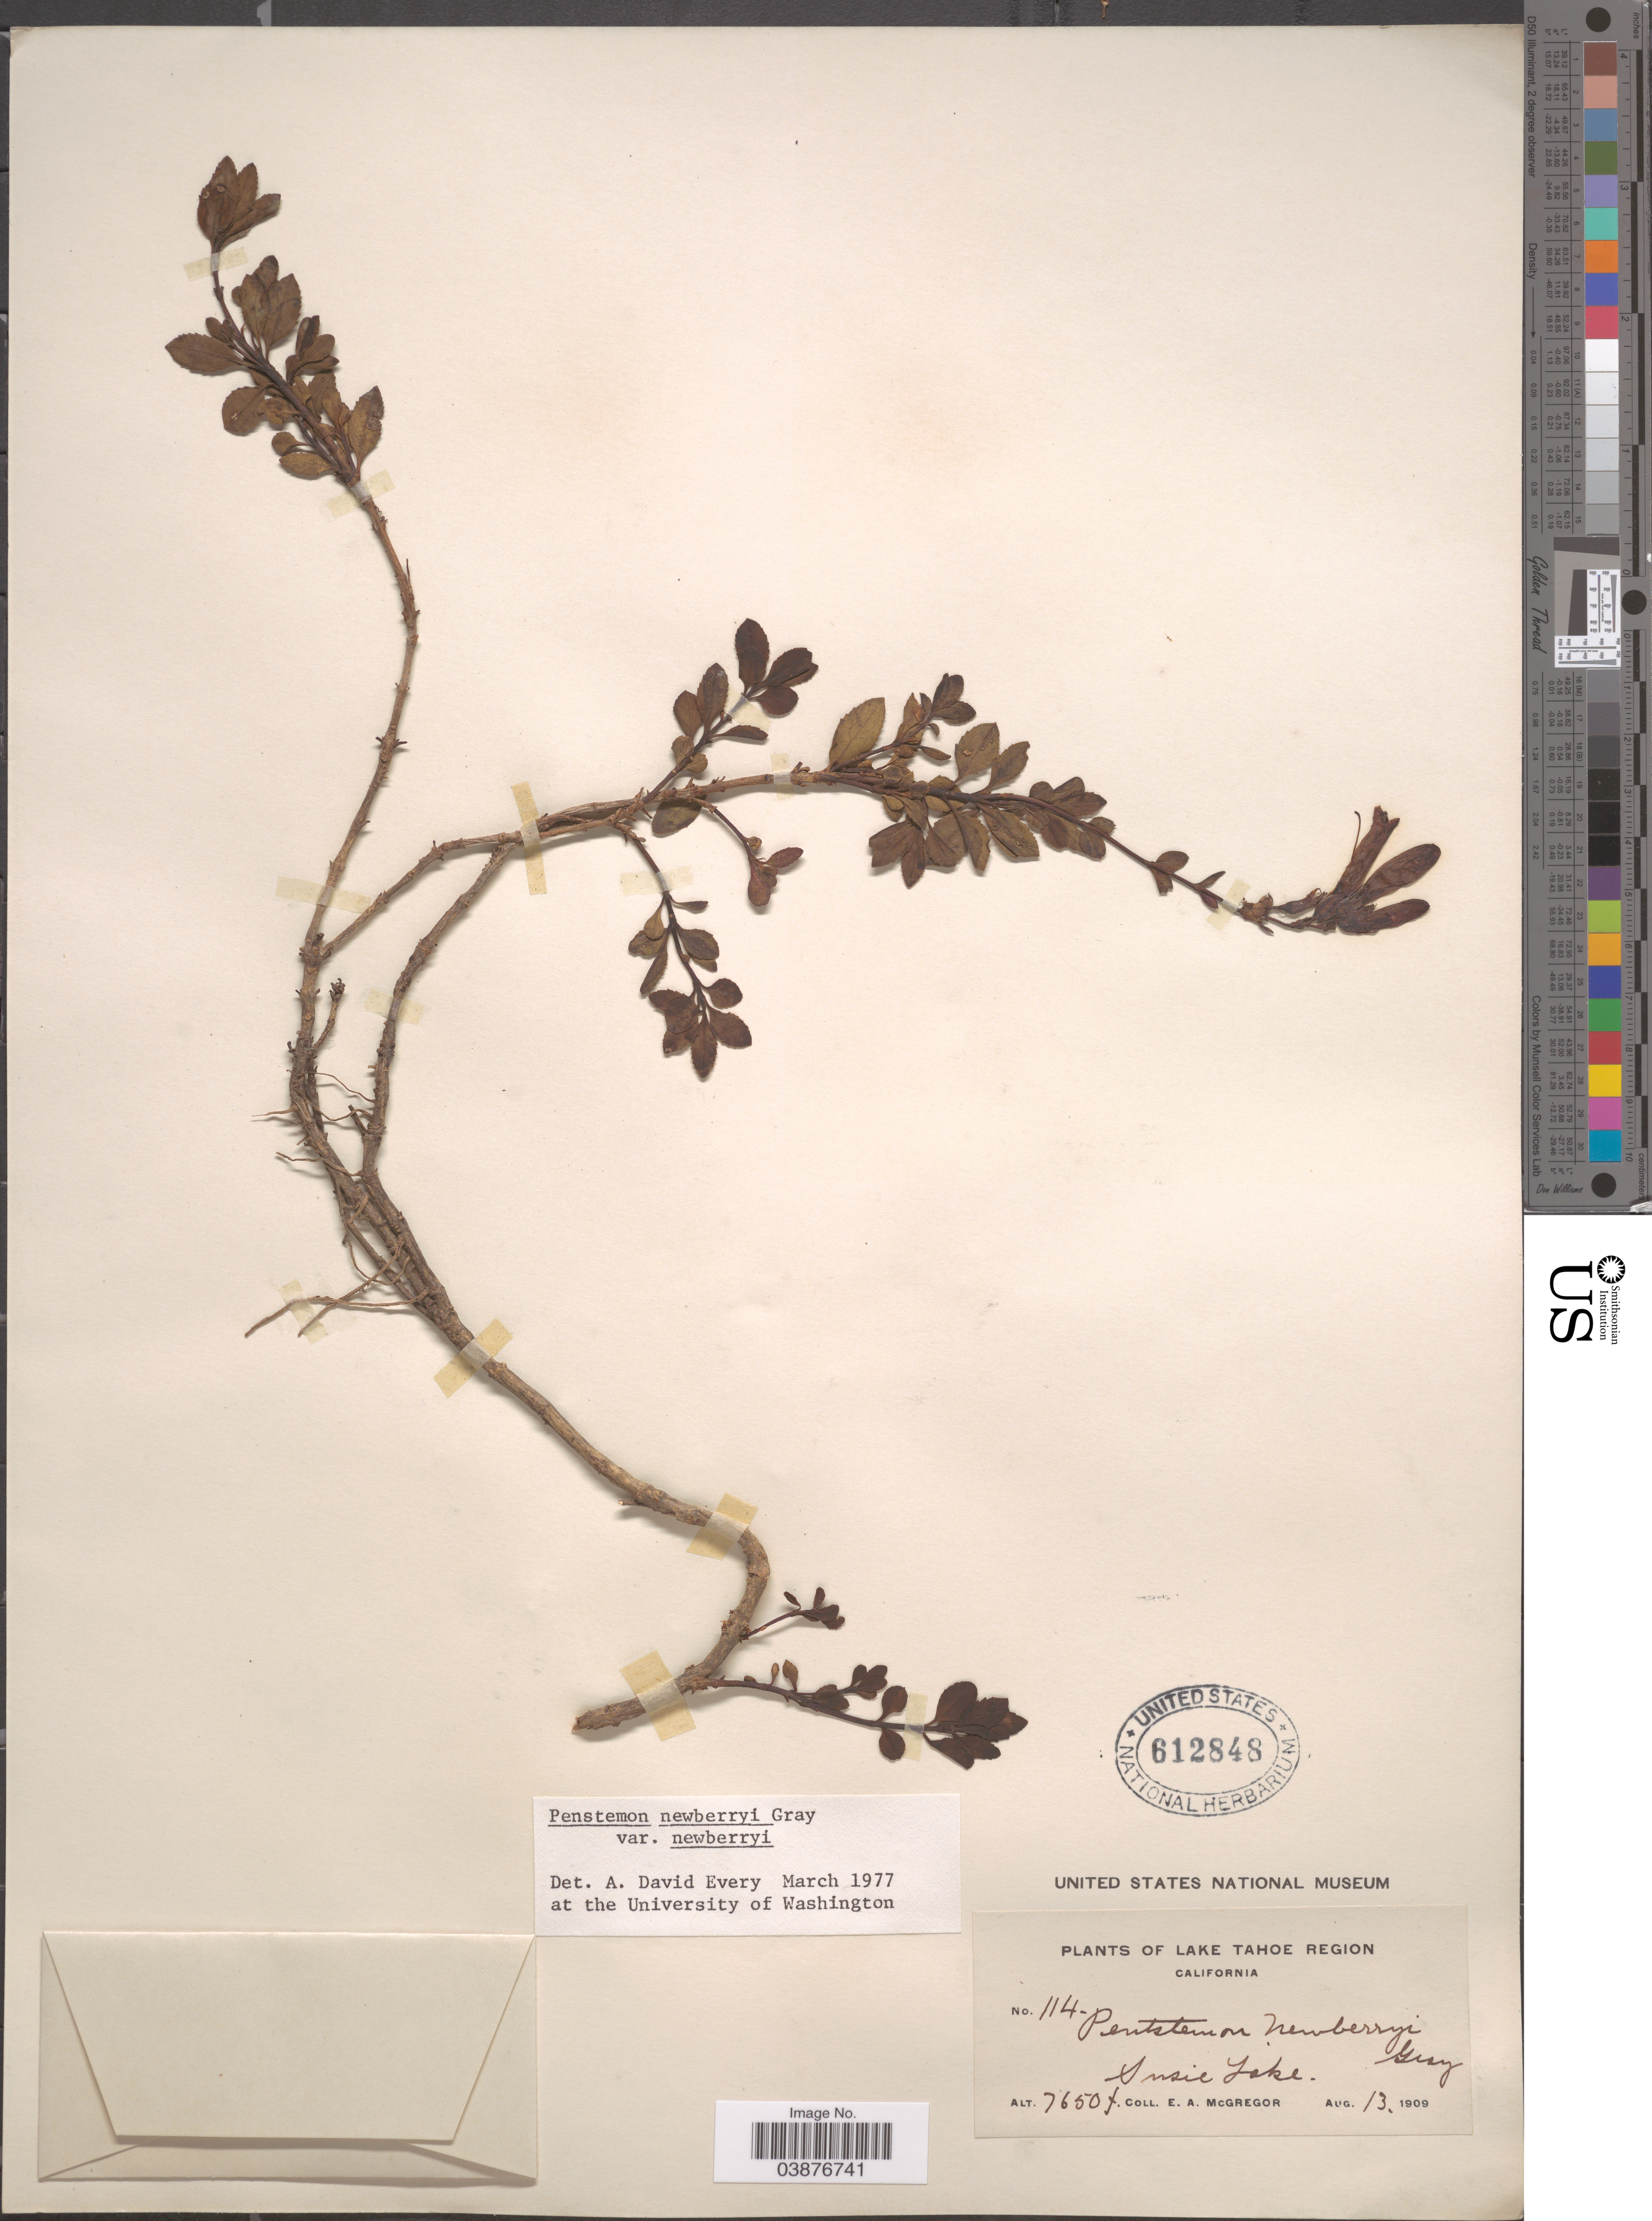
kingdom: Plantae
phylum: Tracheophyta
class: Magnoliopsida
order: Lamiales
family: Plantaginaceae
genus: Penstemon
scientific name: Penstemon newberryi var. newberryi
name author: A. Gray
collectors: E. A. McGregor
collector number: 114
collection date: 1909-08-13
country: United States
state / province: California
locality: Lake Tahoe Region. Susie Lake.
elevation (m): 2332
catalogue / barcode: US 612848